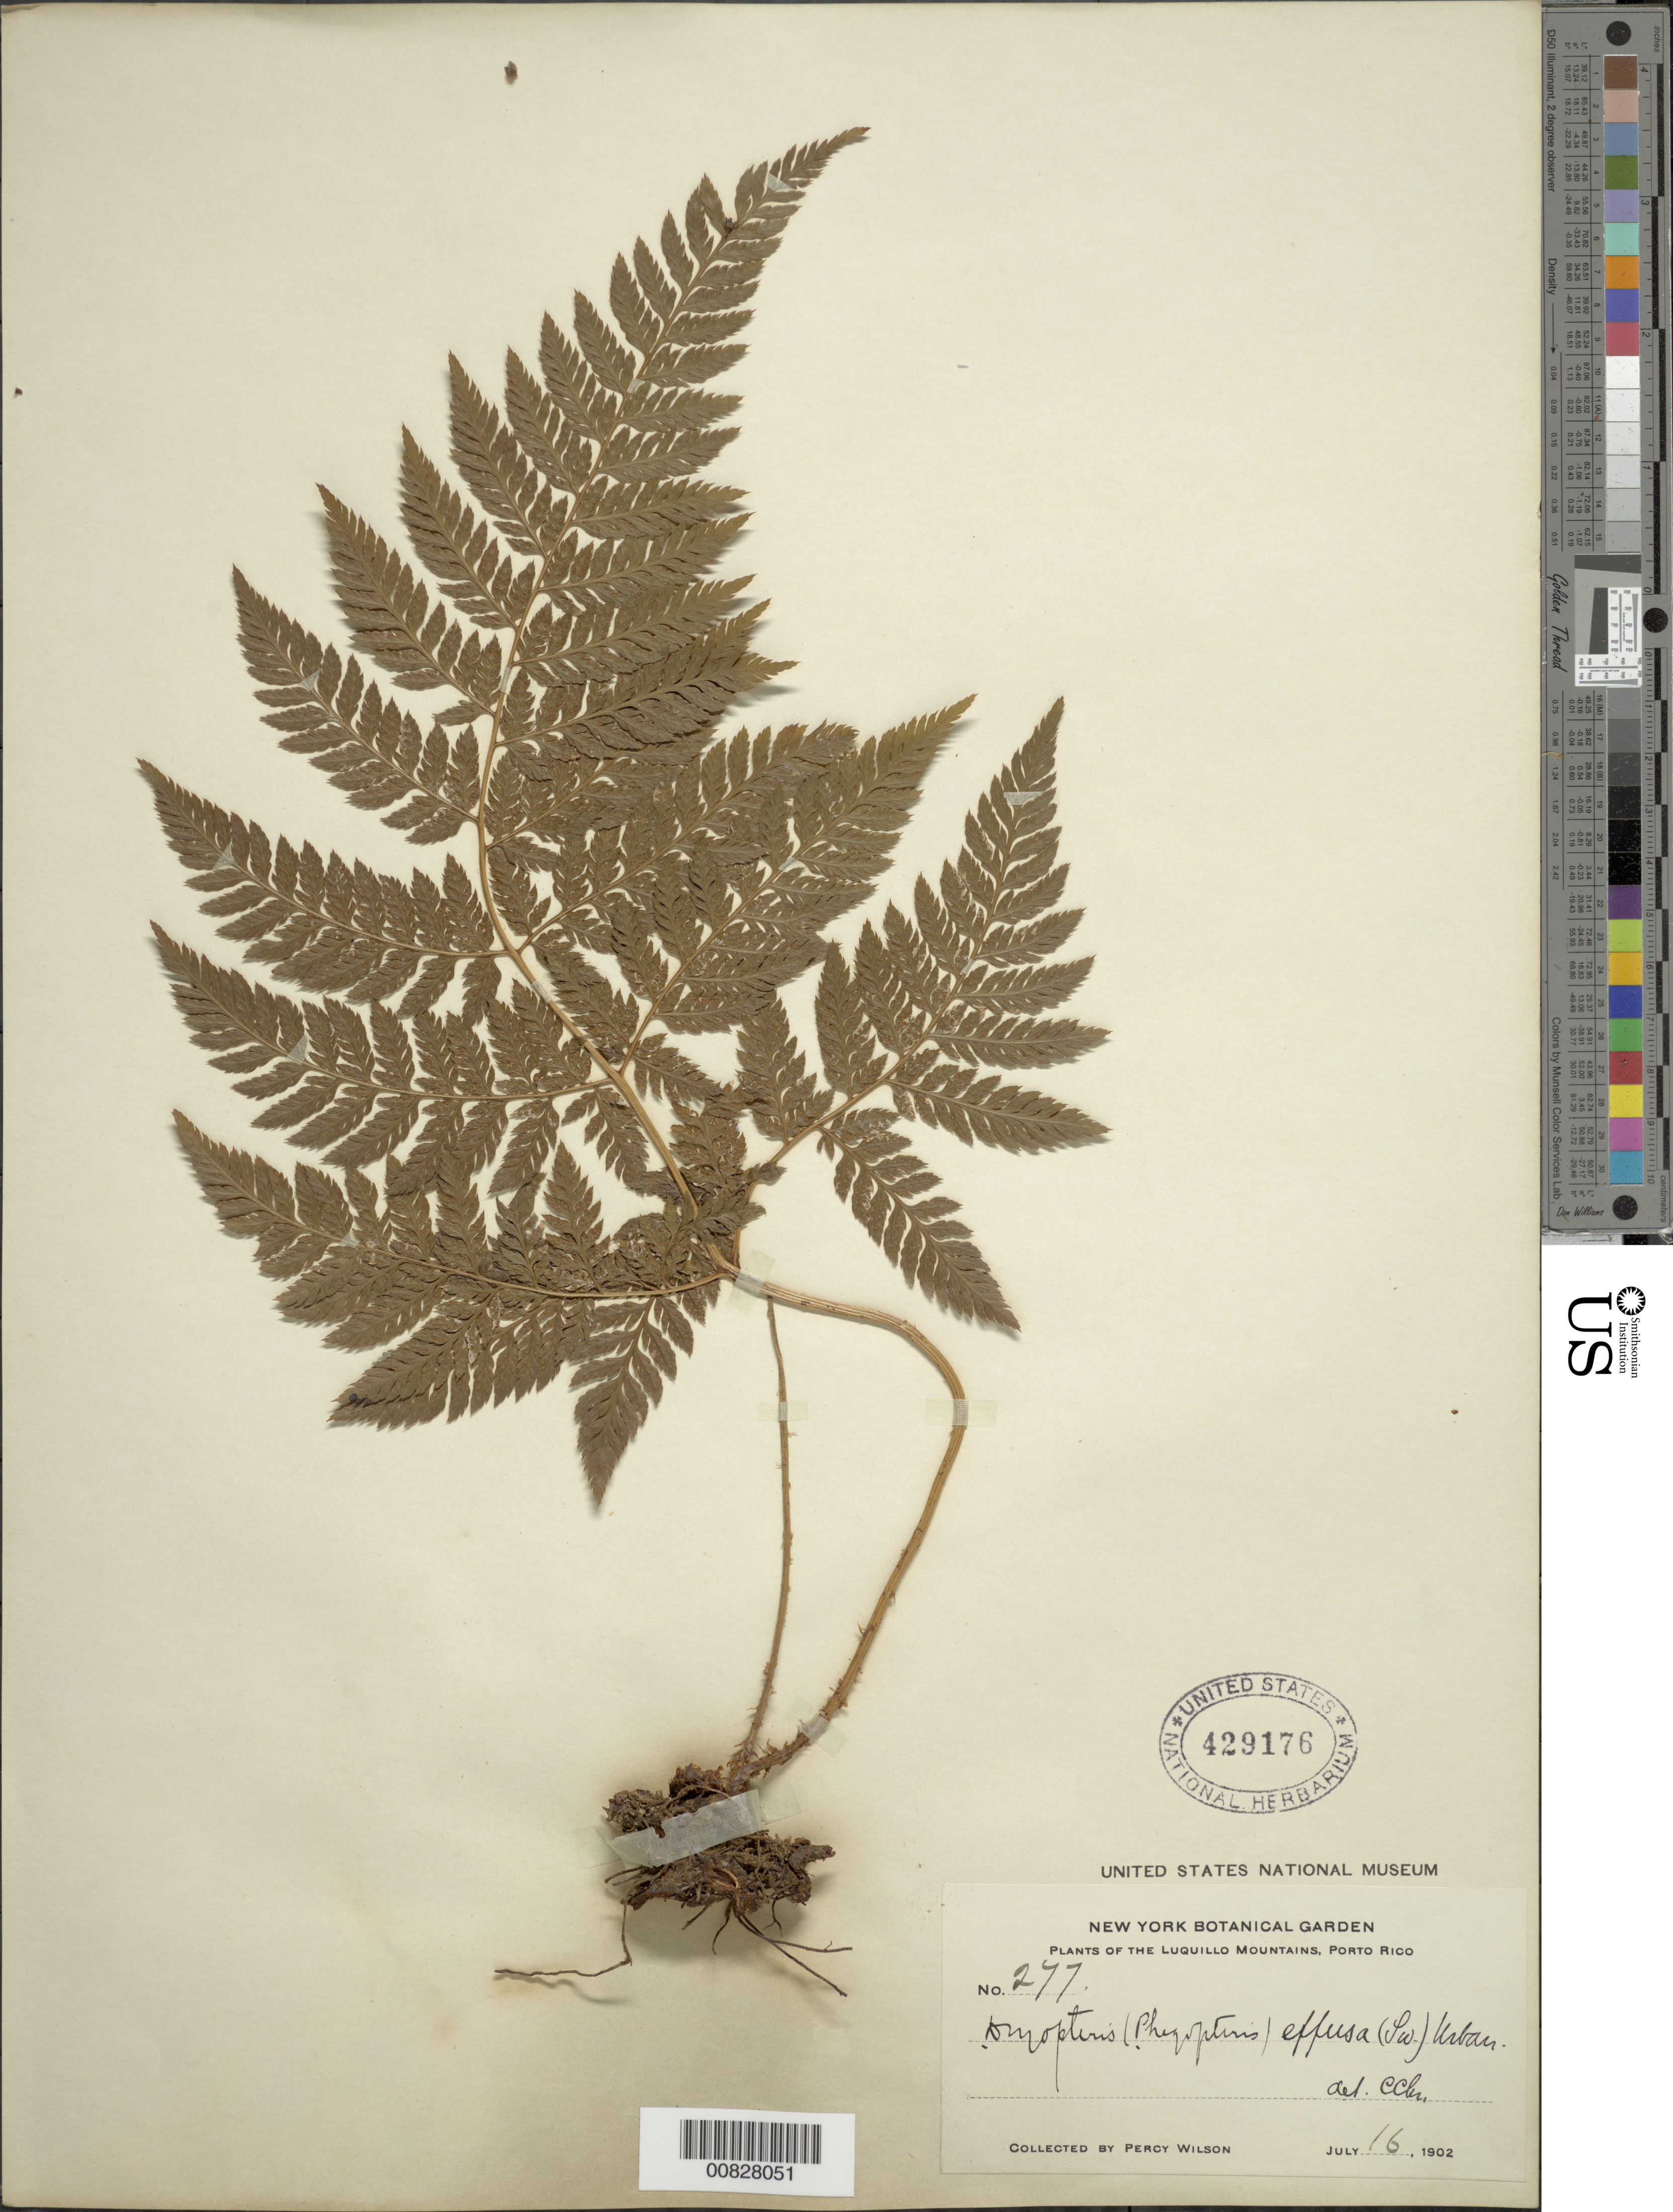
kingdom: Plantae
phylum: Tracheophyta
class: Polypodiopsida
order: Polypodiales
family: Dryopteridaceae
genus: Parapolystichum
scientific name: Parapolystichum effusum var. effusum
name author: (Sw.) Ching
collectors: P. Wilson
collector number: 277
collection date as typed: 16 Jul 1902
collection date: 1902-07-16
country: Puerto Rico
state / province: Luquillo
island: Puerto Rico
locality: Luquillo Mountains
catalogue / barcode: US 429176